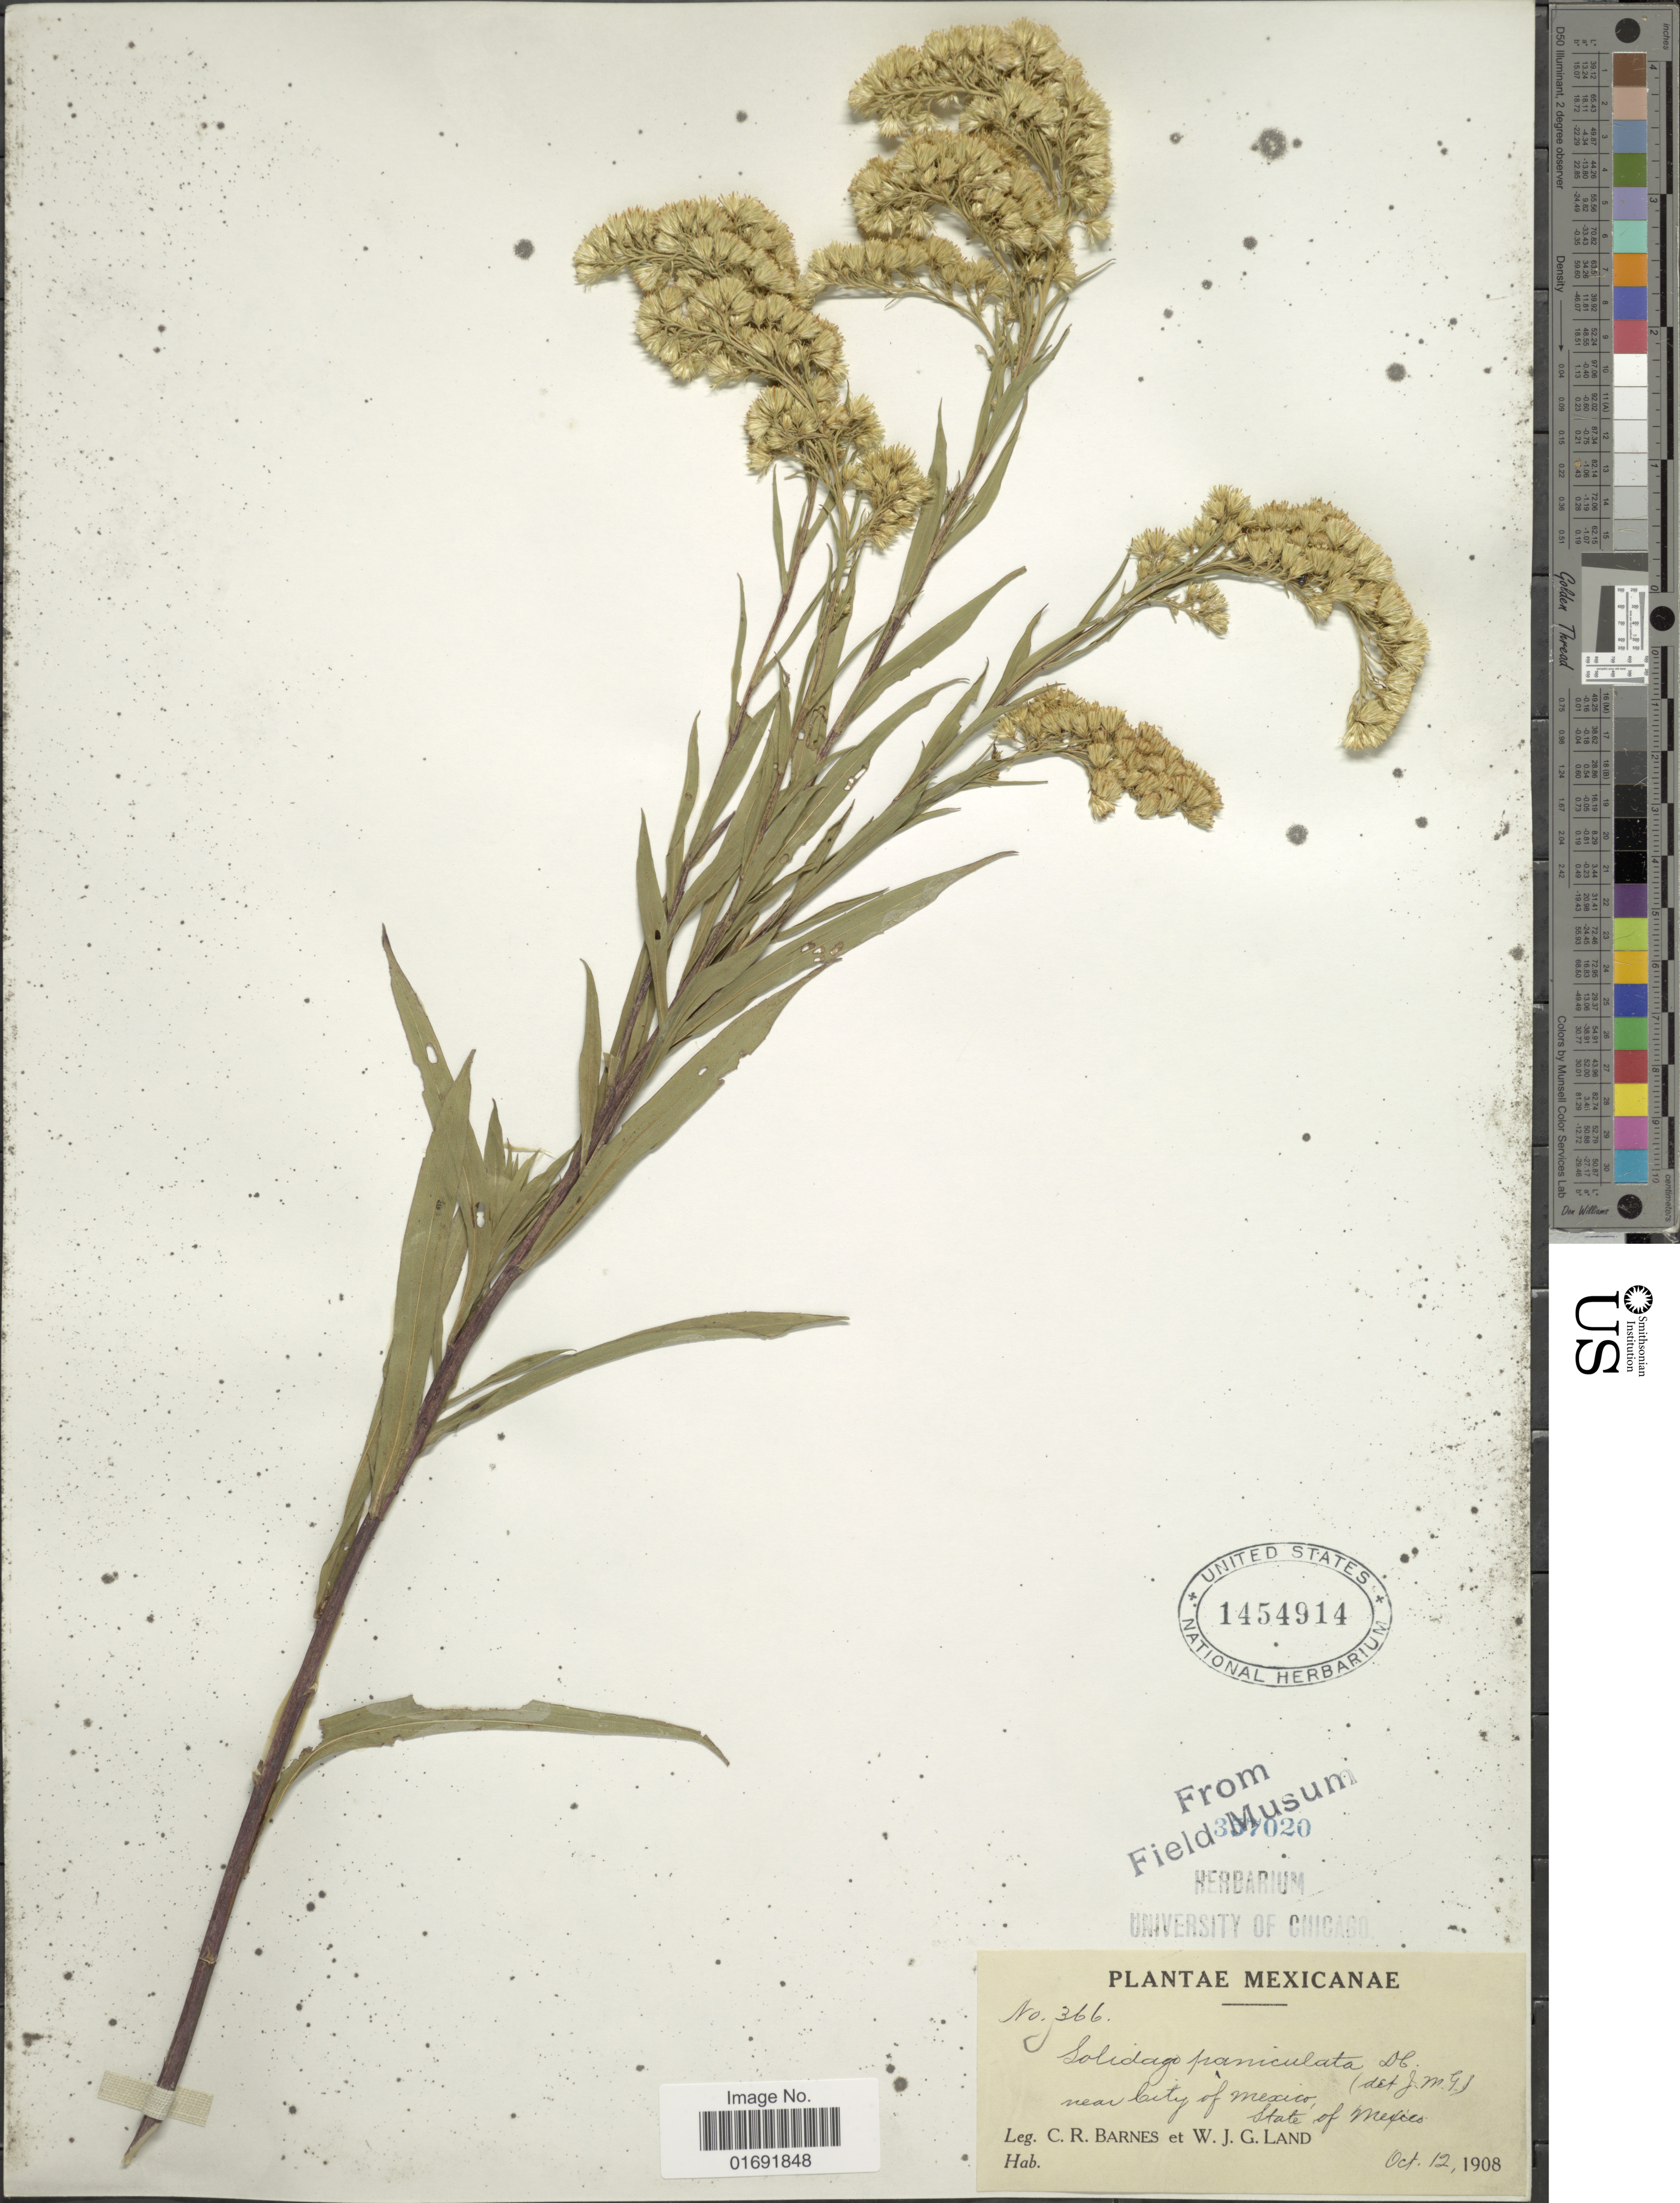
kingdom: Plantae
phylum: Tracheophyta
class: Magnoliopsida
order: Asterales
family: Asteraceae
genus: Solidago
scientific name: Solidago paniculata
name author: DC.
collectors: C. R. Barnes & W. J. G. Land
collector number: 366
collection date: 1908-10-12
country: Mexico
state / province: México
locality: Near City of Mexico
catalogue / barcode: US 1454914